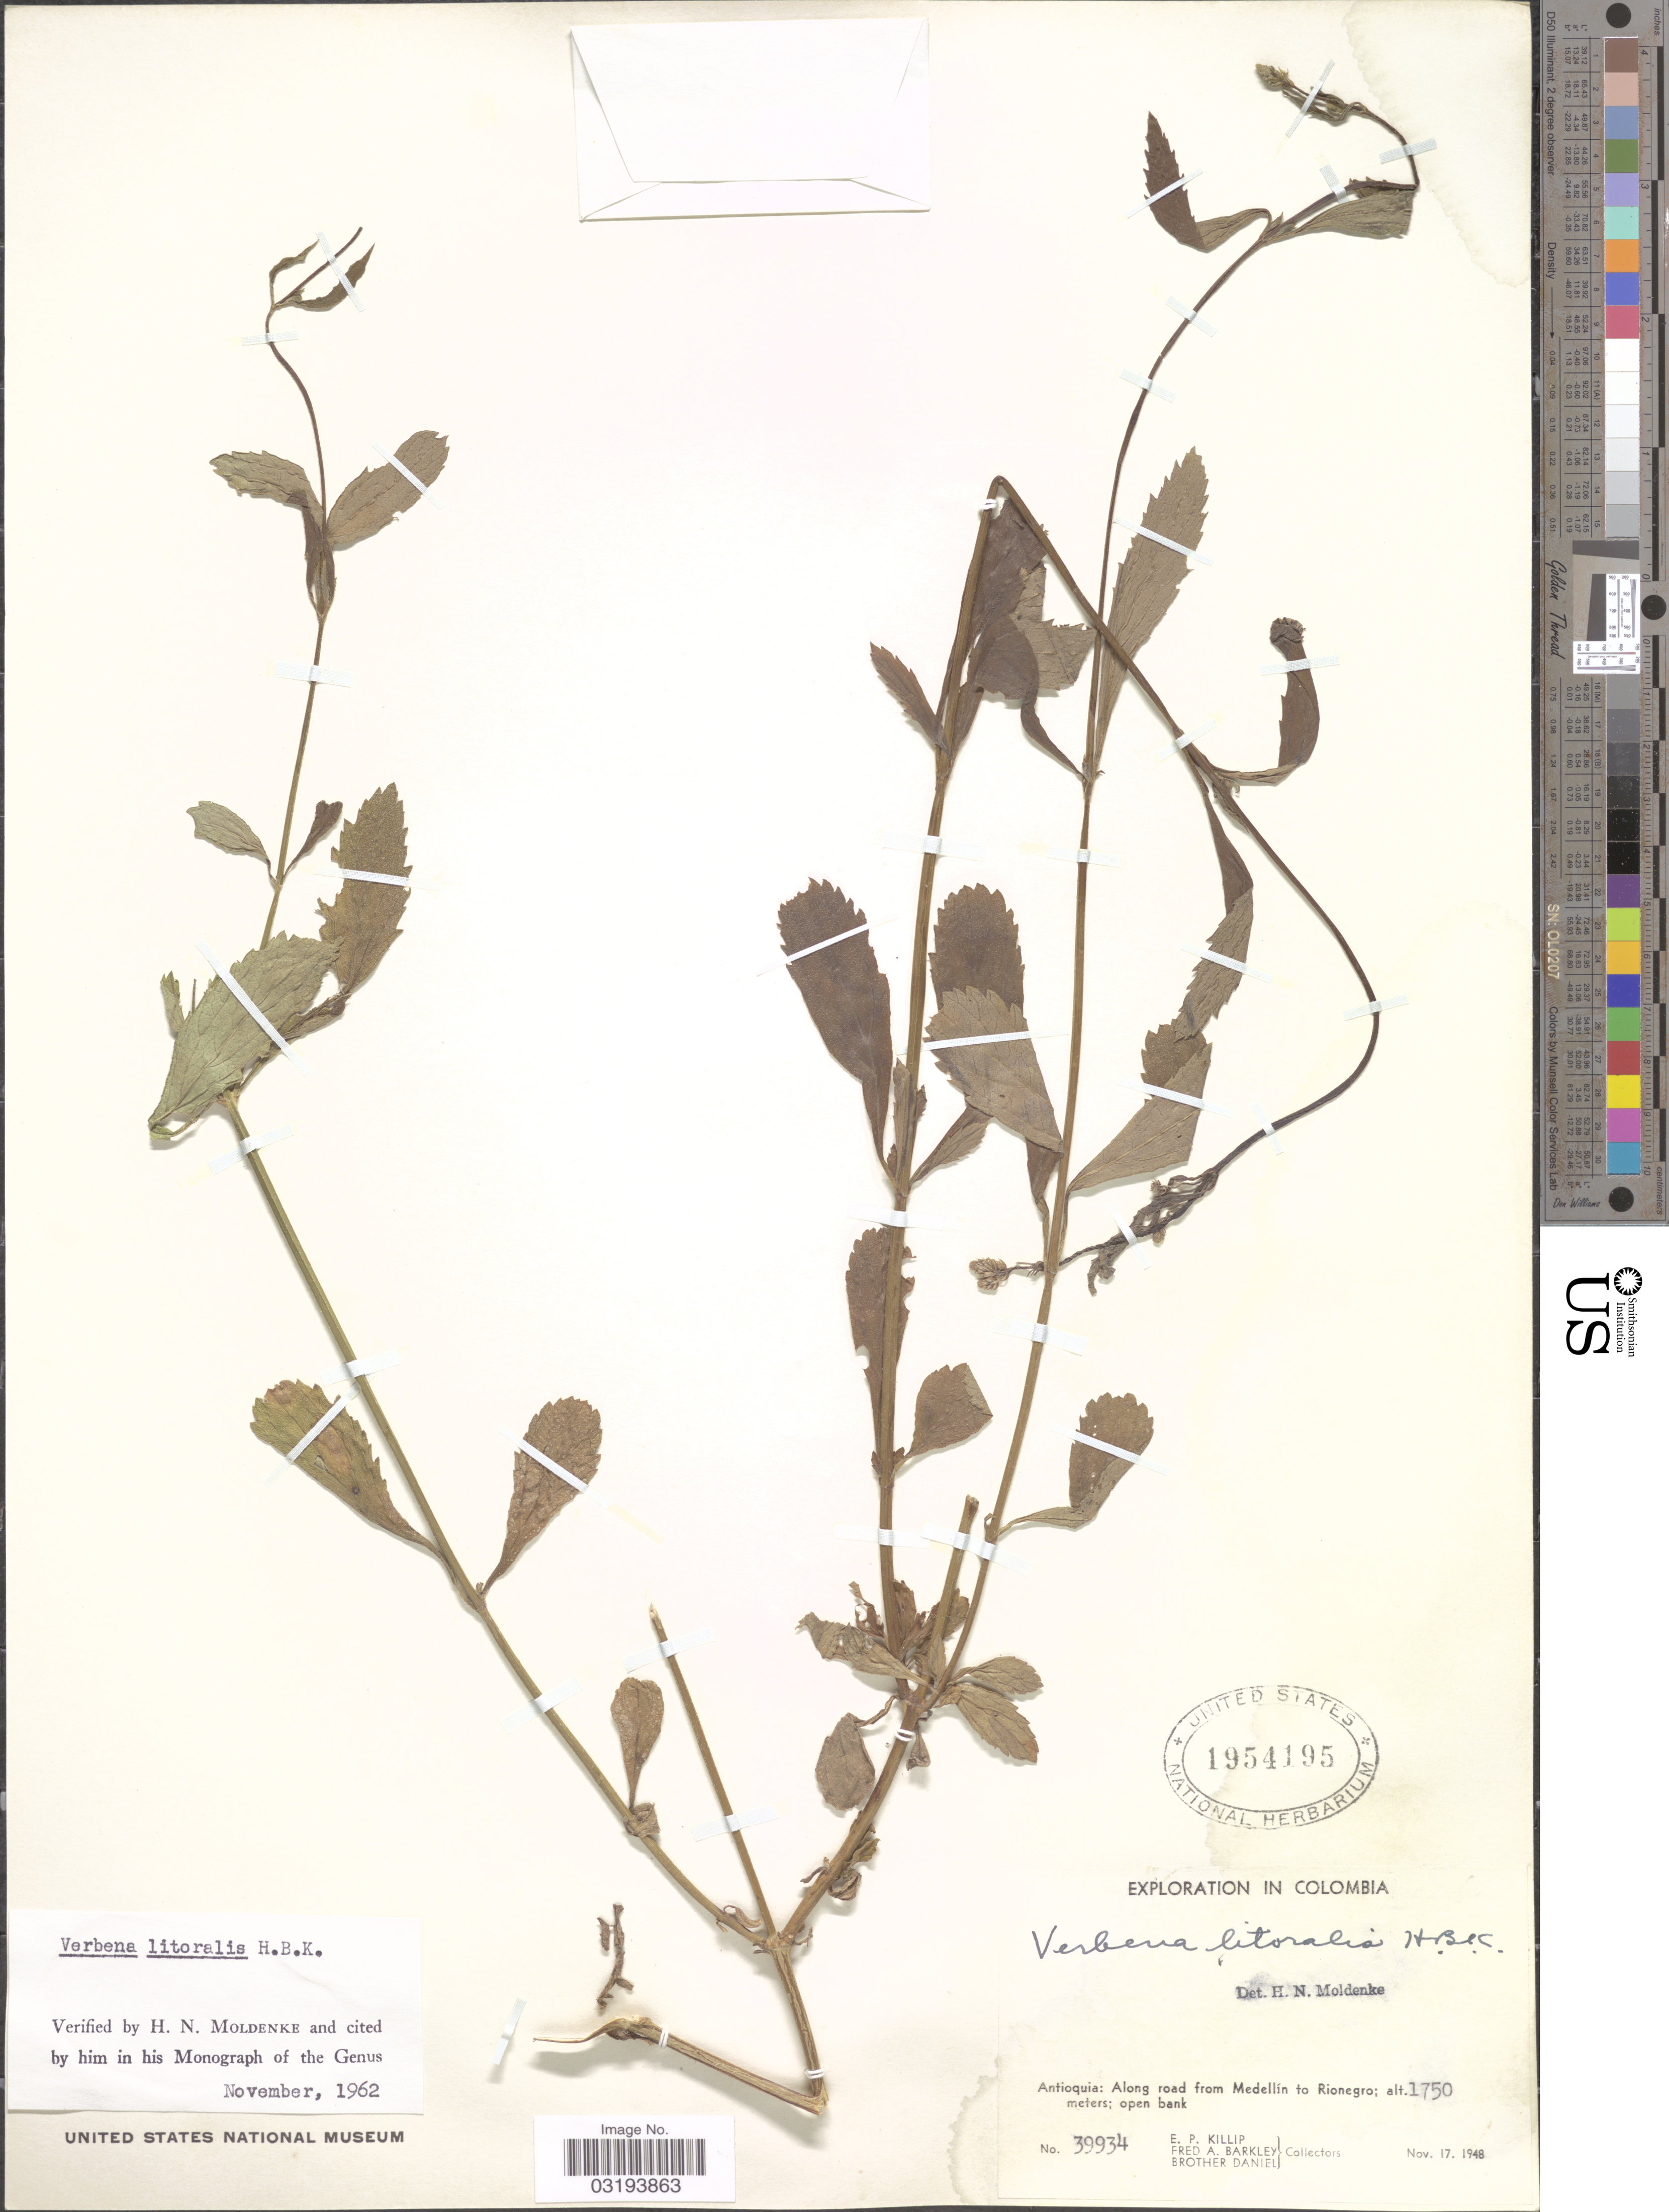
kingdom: Plantae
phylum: Tracheophyta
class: Magnoliopsida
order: Lamiales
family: Verbenaceae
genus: Verbena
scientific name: Verbena litoralis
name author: Kunth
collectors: E. P. Killip, F. A. Barkley & Bro. Daniel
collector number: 39934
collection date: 1948-11-17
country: Colombia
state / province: Antioquia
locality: Along road from Medellín to Rionegro.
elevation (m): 1750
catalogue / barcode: US 1954195